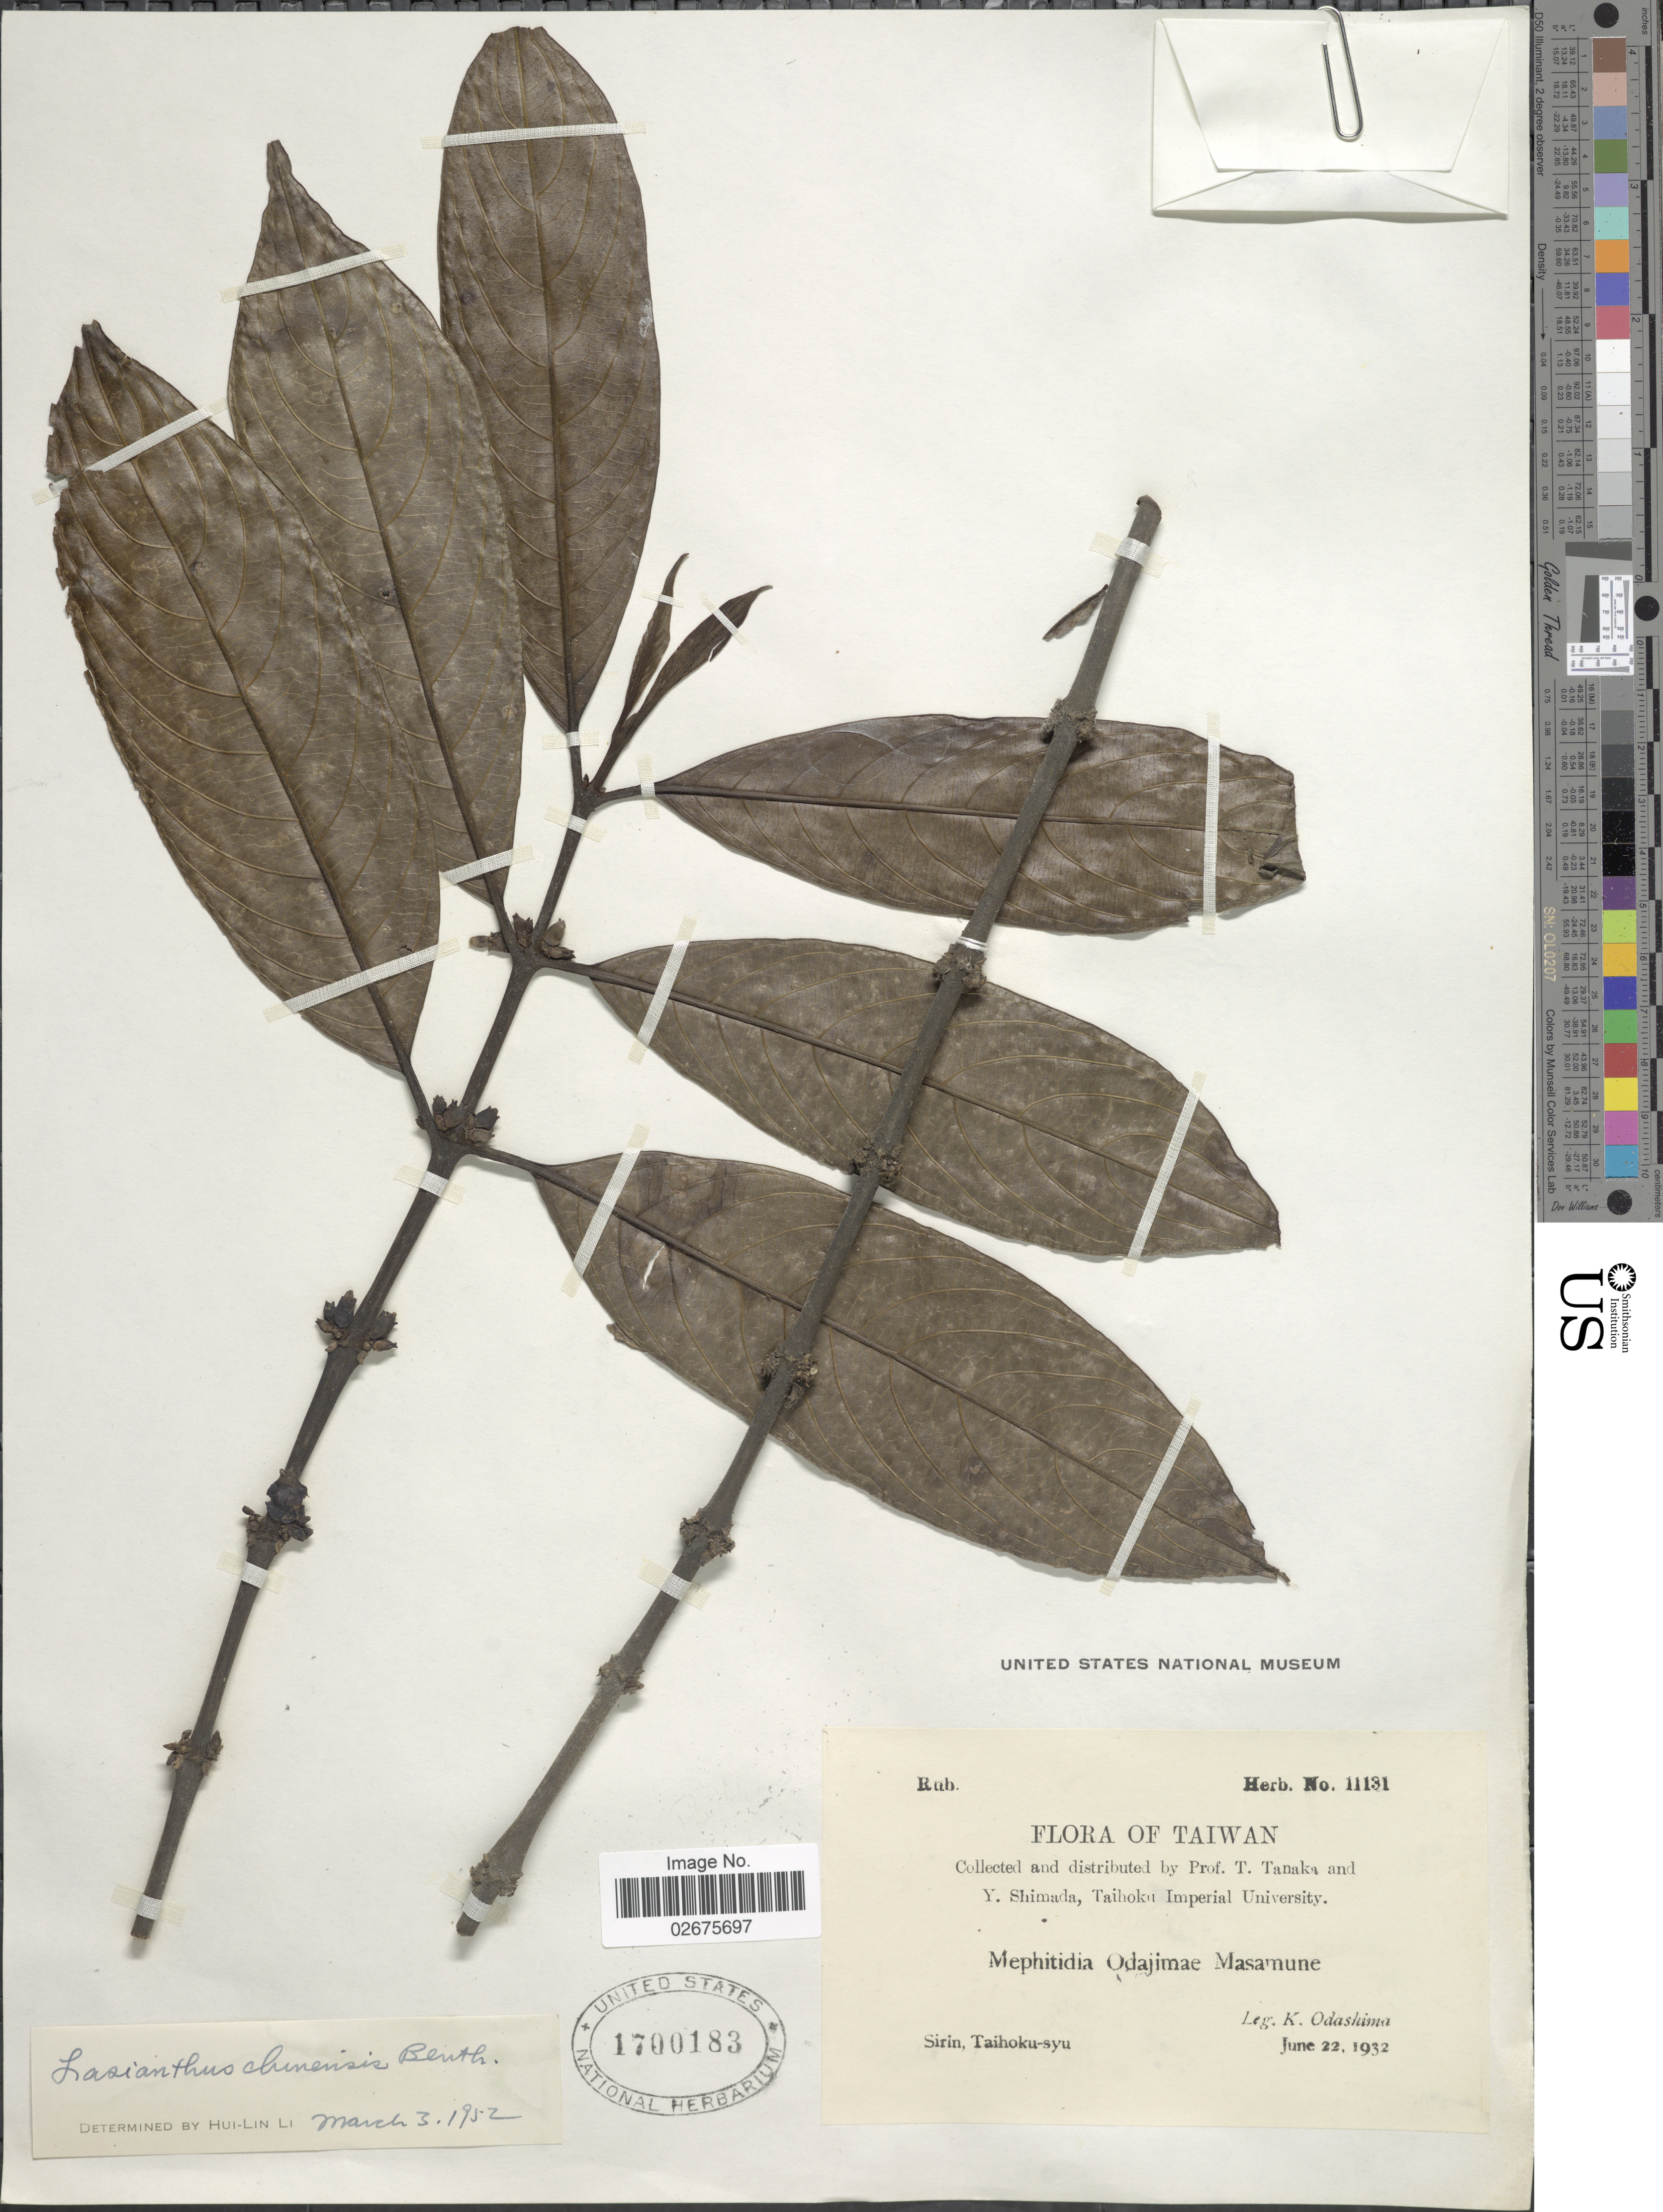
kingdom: Plantae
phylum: Tracheophyta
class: Magnoliopsida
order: Gentianales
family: Rubiaceae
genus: Lasianthus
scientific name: Lasianthus chinensis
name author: (Champ. ex Benth.) Benth.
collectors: K. Odashima, T. Tanaka & Y. Shimada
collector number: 11131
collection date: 1932-06-22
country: Taiwan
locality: Sirin, Taihoku-syu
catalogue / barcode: US 1700183